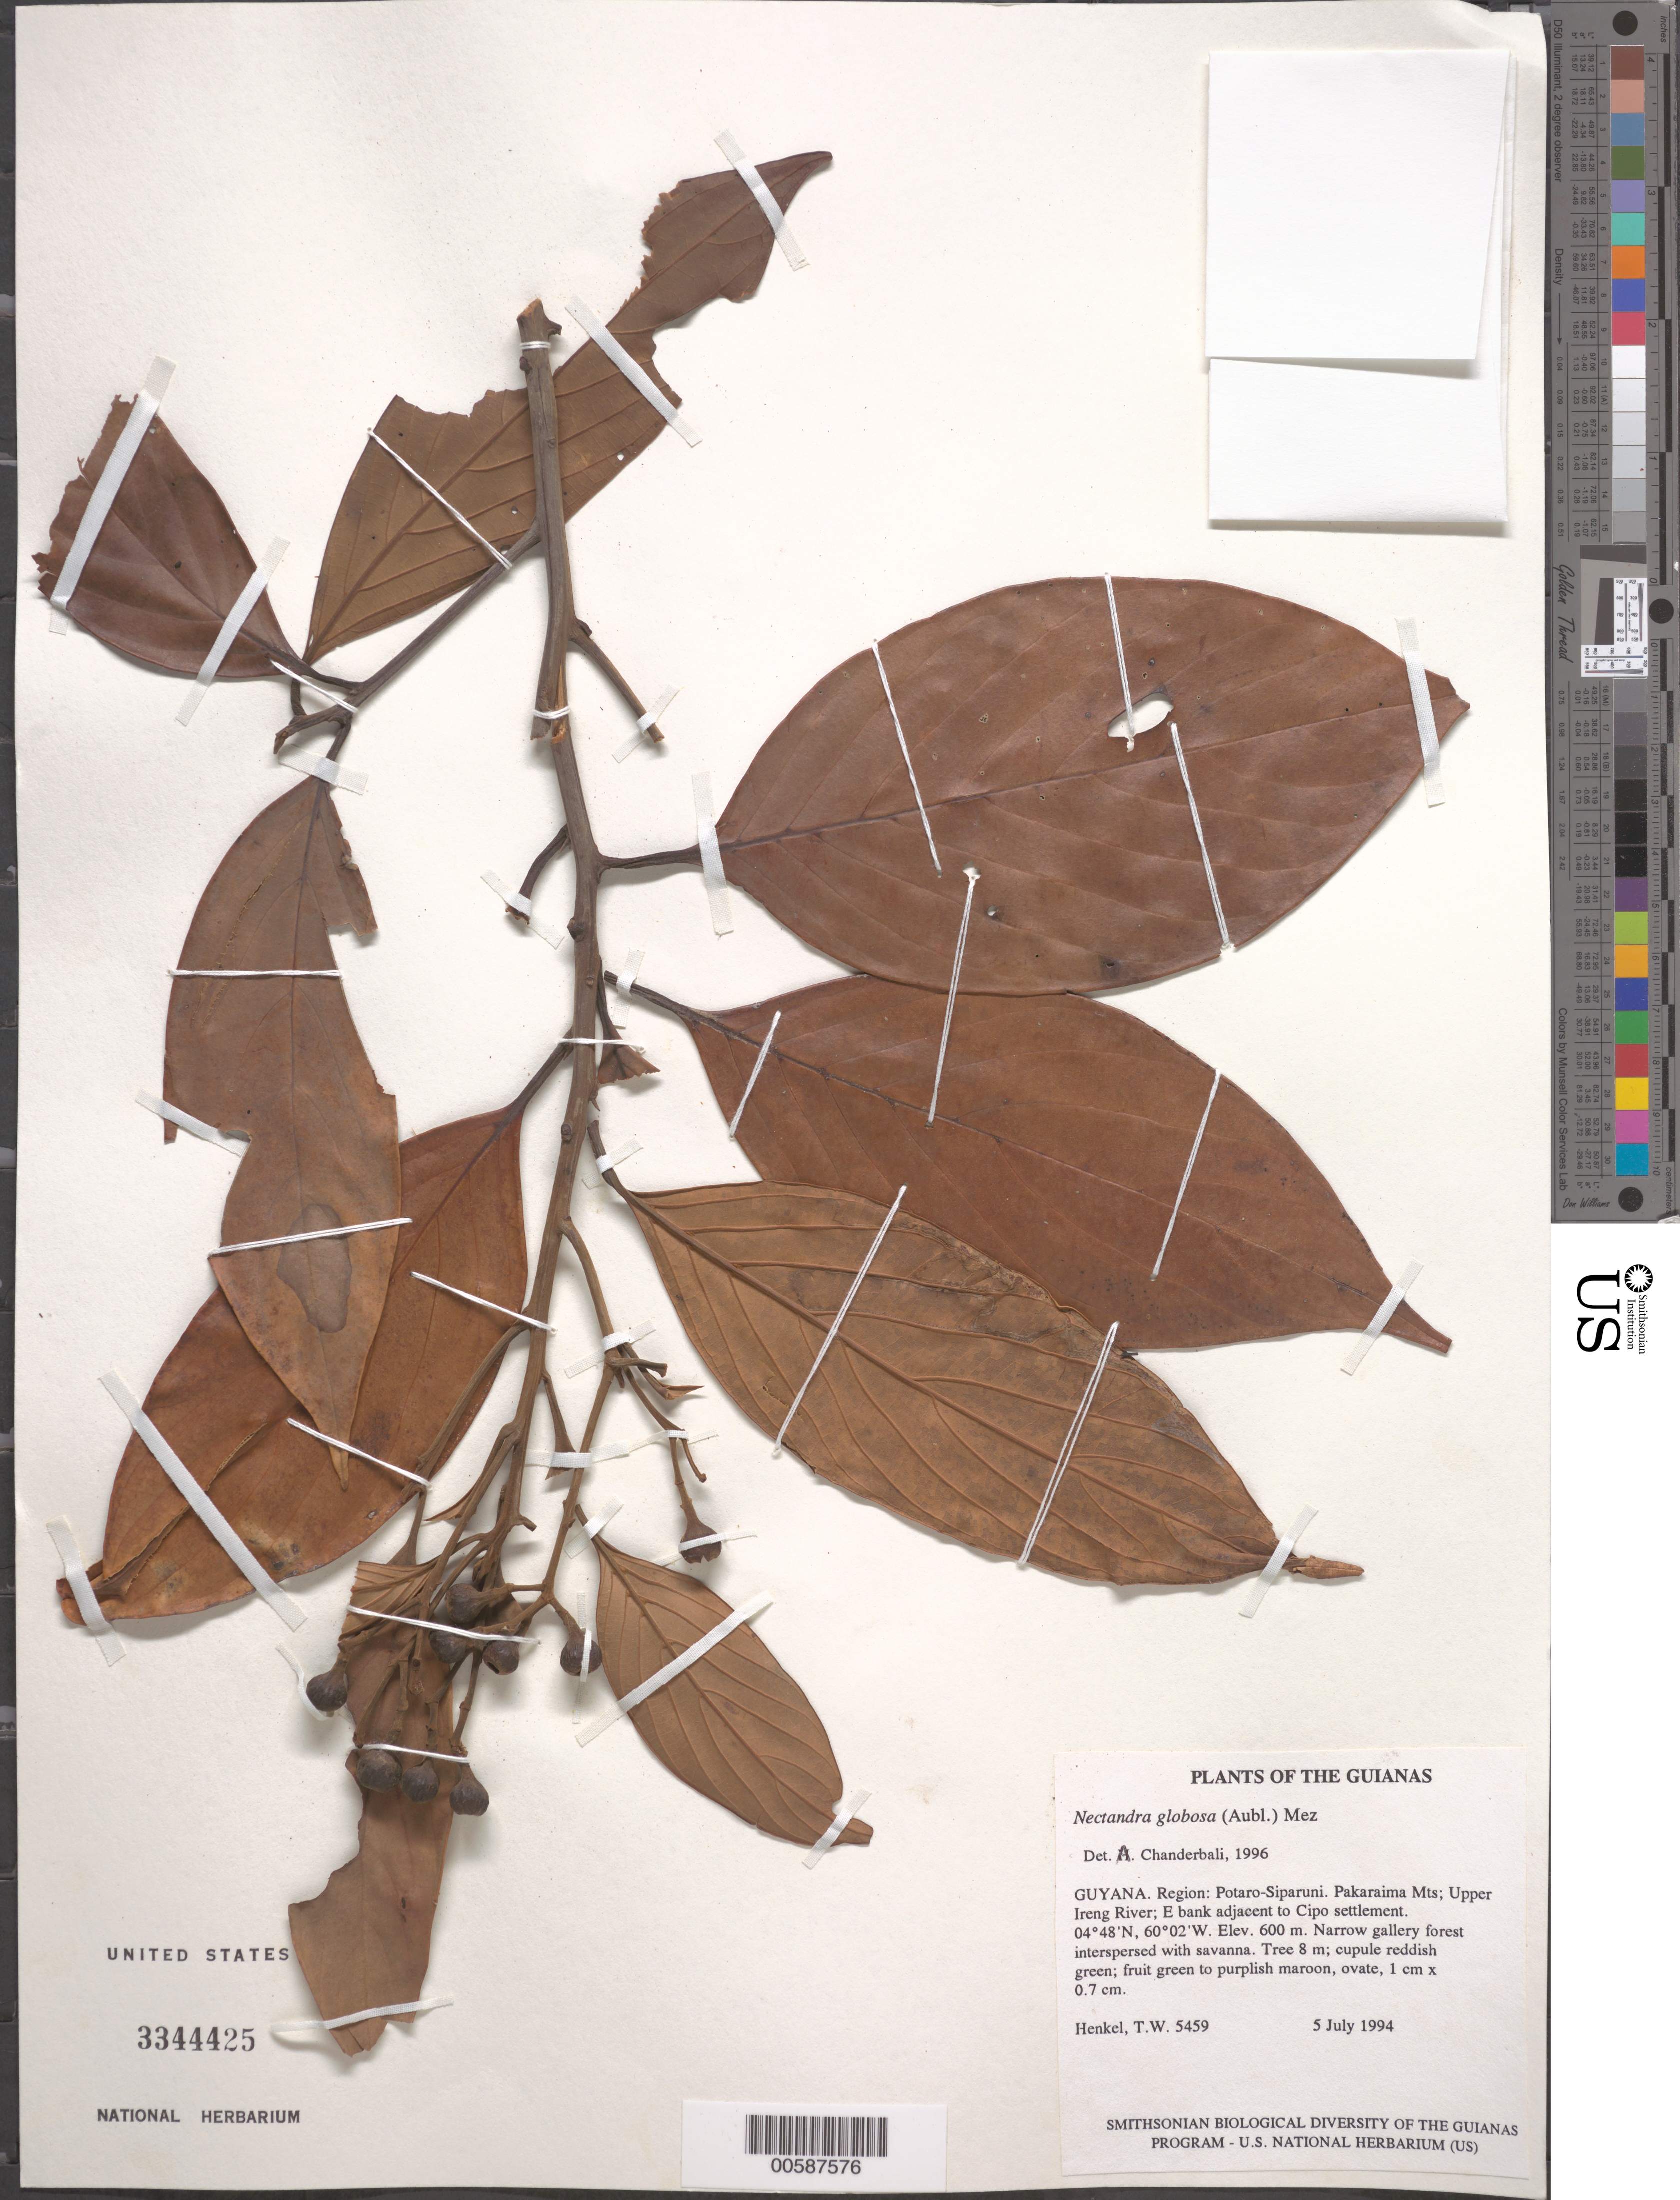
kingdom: Plantae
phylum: Tracheophyta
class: Magnoliopsida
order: Laurales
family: Lauraceae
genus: Nectandra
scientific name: Nectandra globosa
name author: (Aubl.) Mez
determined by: Chanderbali, Andre Shashi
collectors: T. Henkel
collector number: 5459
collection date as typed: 5 July 1994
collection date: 1994-07-05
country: Guyana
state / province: Potaro-Siparuni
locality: Pakaraima Mts; Upper Ireng River; E bank adjacent to Cipo settlement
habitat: Narrow gallery forest interspersed with savanna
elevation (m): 600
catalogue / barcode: US 3344425